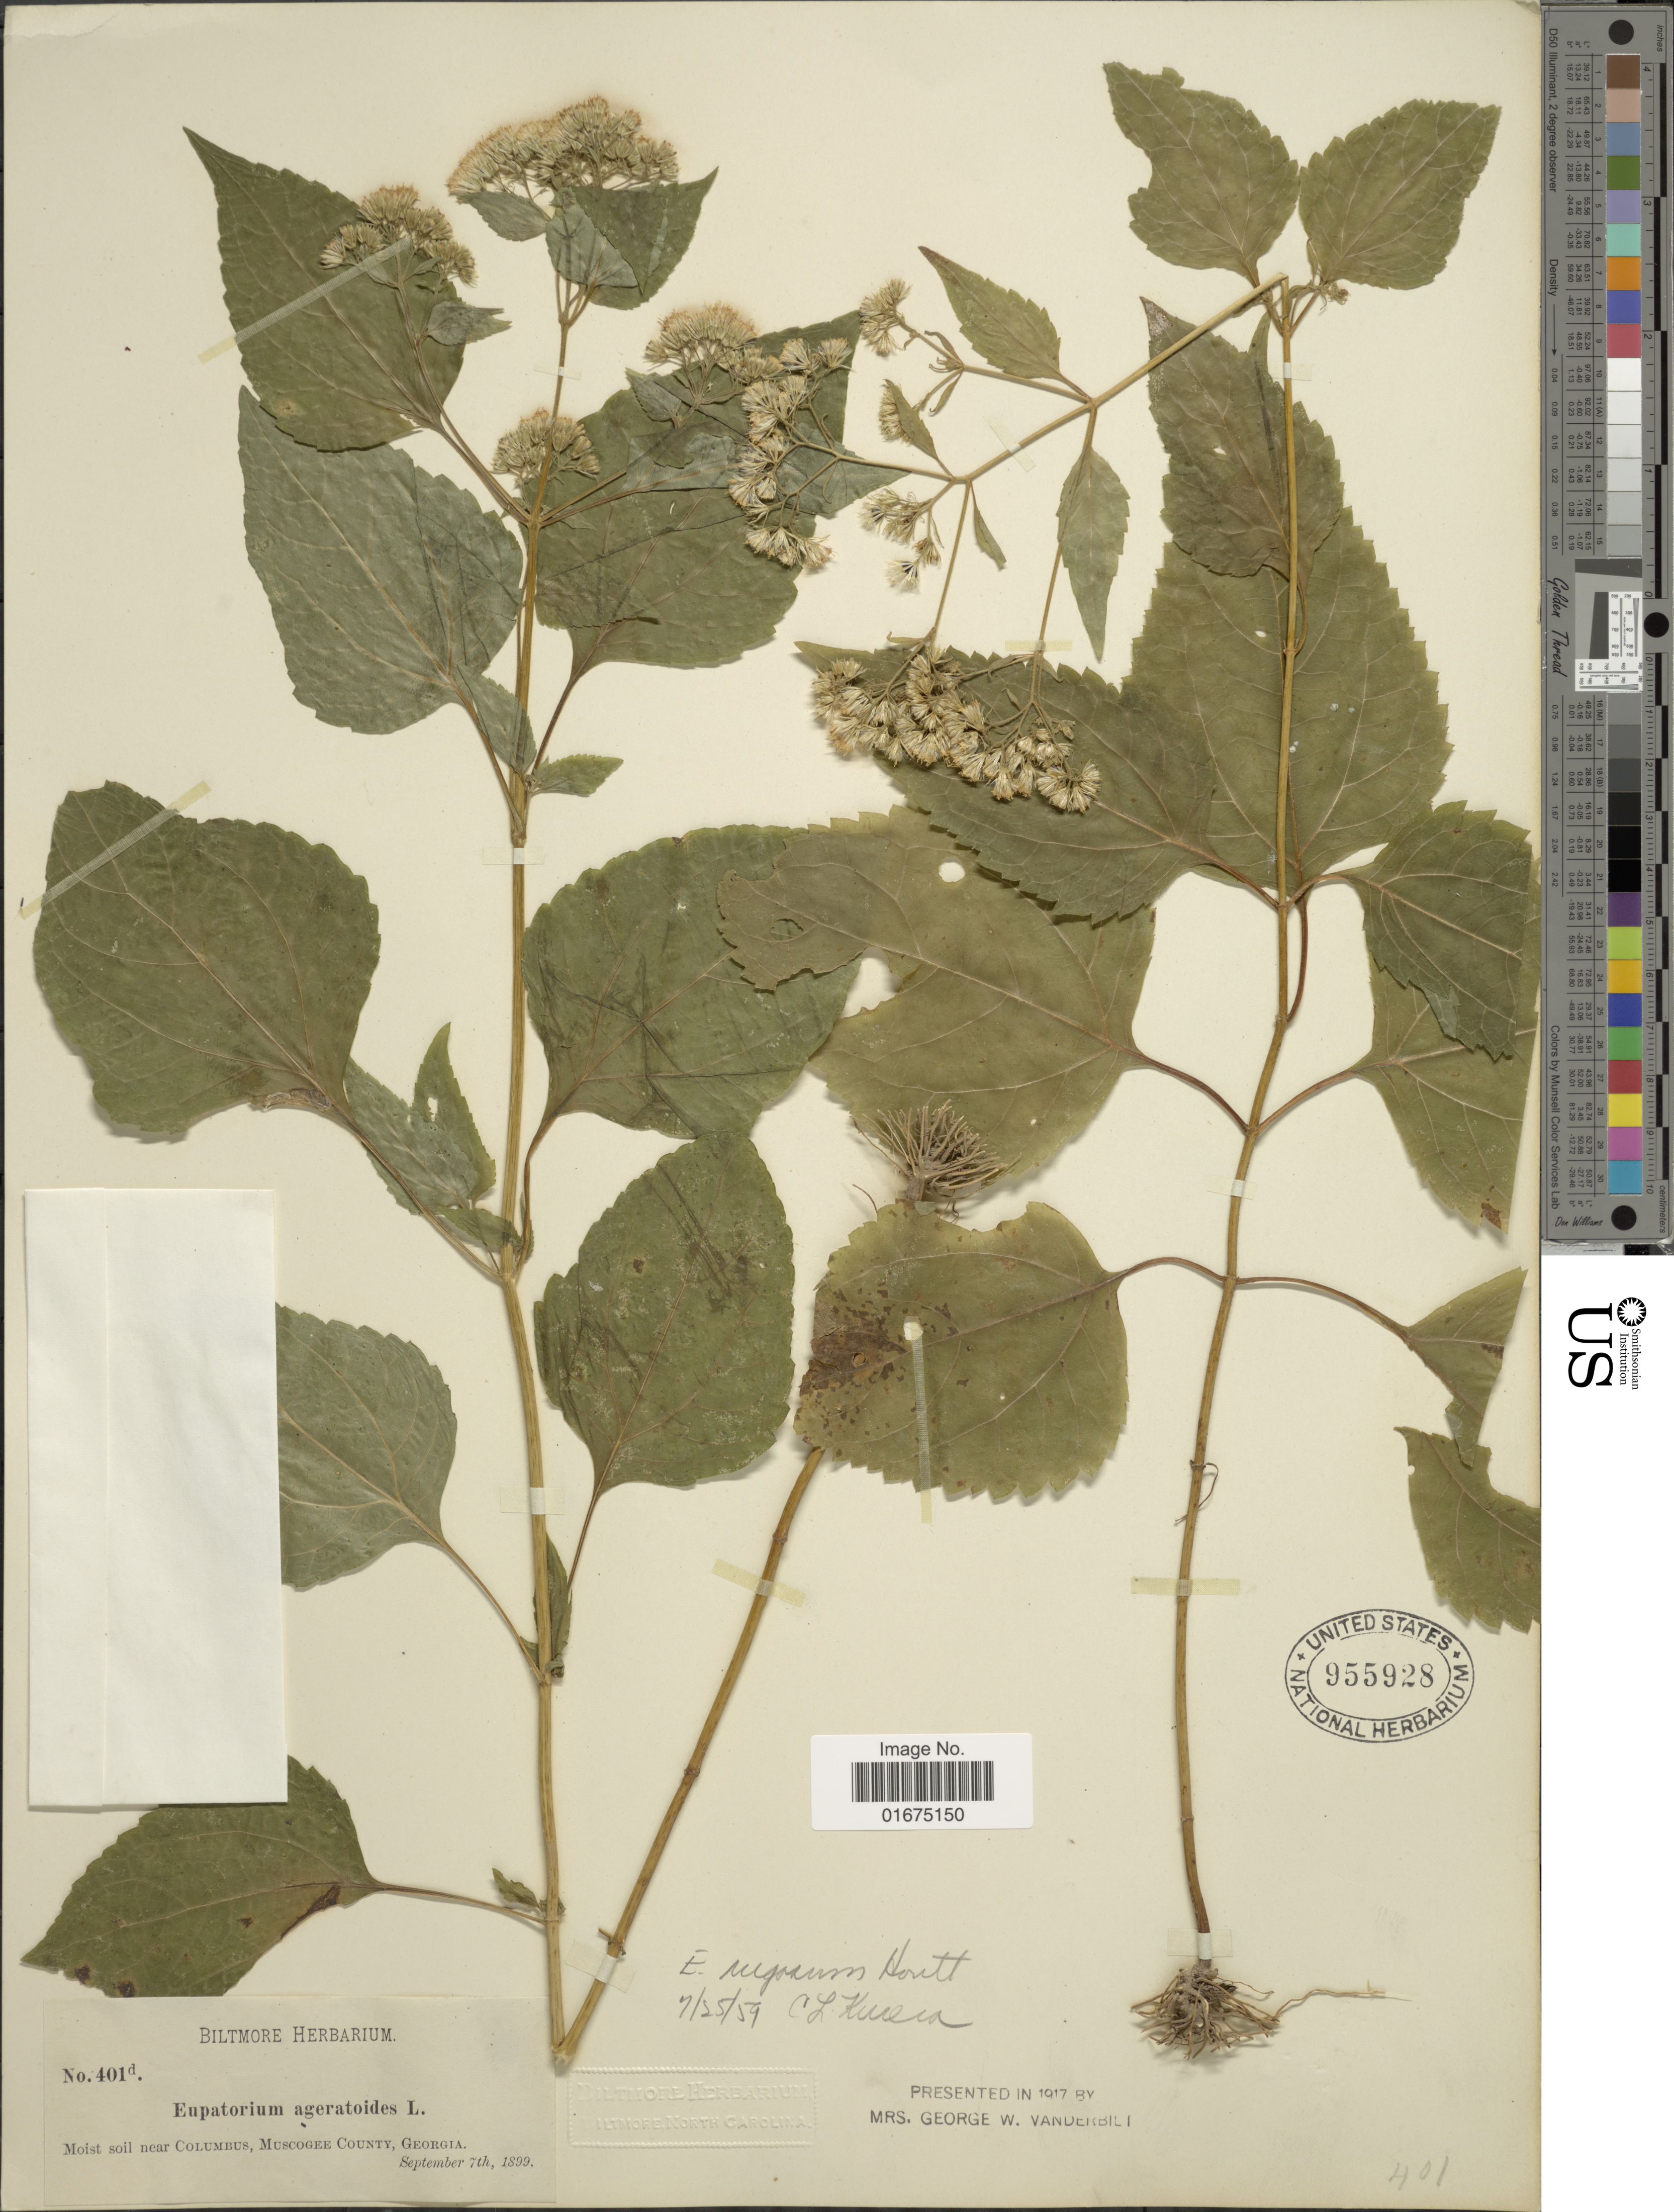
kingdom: Plantae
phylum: Tracheophyta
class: Magnoliopsida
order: Asterales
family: Asteraceae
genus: Ageratina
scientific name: Ageratina altissima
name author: (L.) R.M. King & H. Rob.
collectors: ex herb. Biltmore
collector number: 401d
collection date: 1899-09-07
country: United States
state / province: Georgia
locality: Moist soil near Colombus, Muscogee County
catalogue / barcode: US 955928